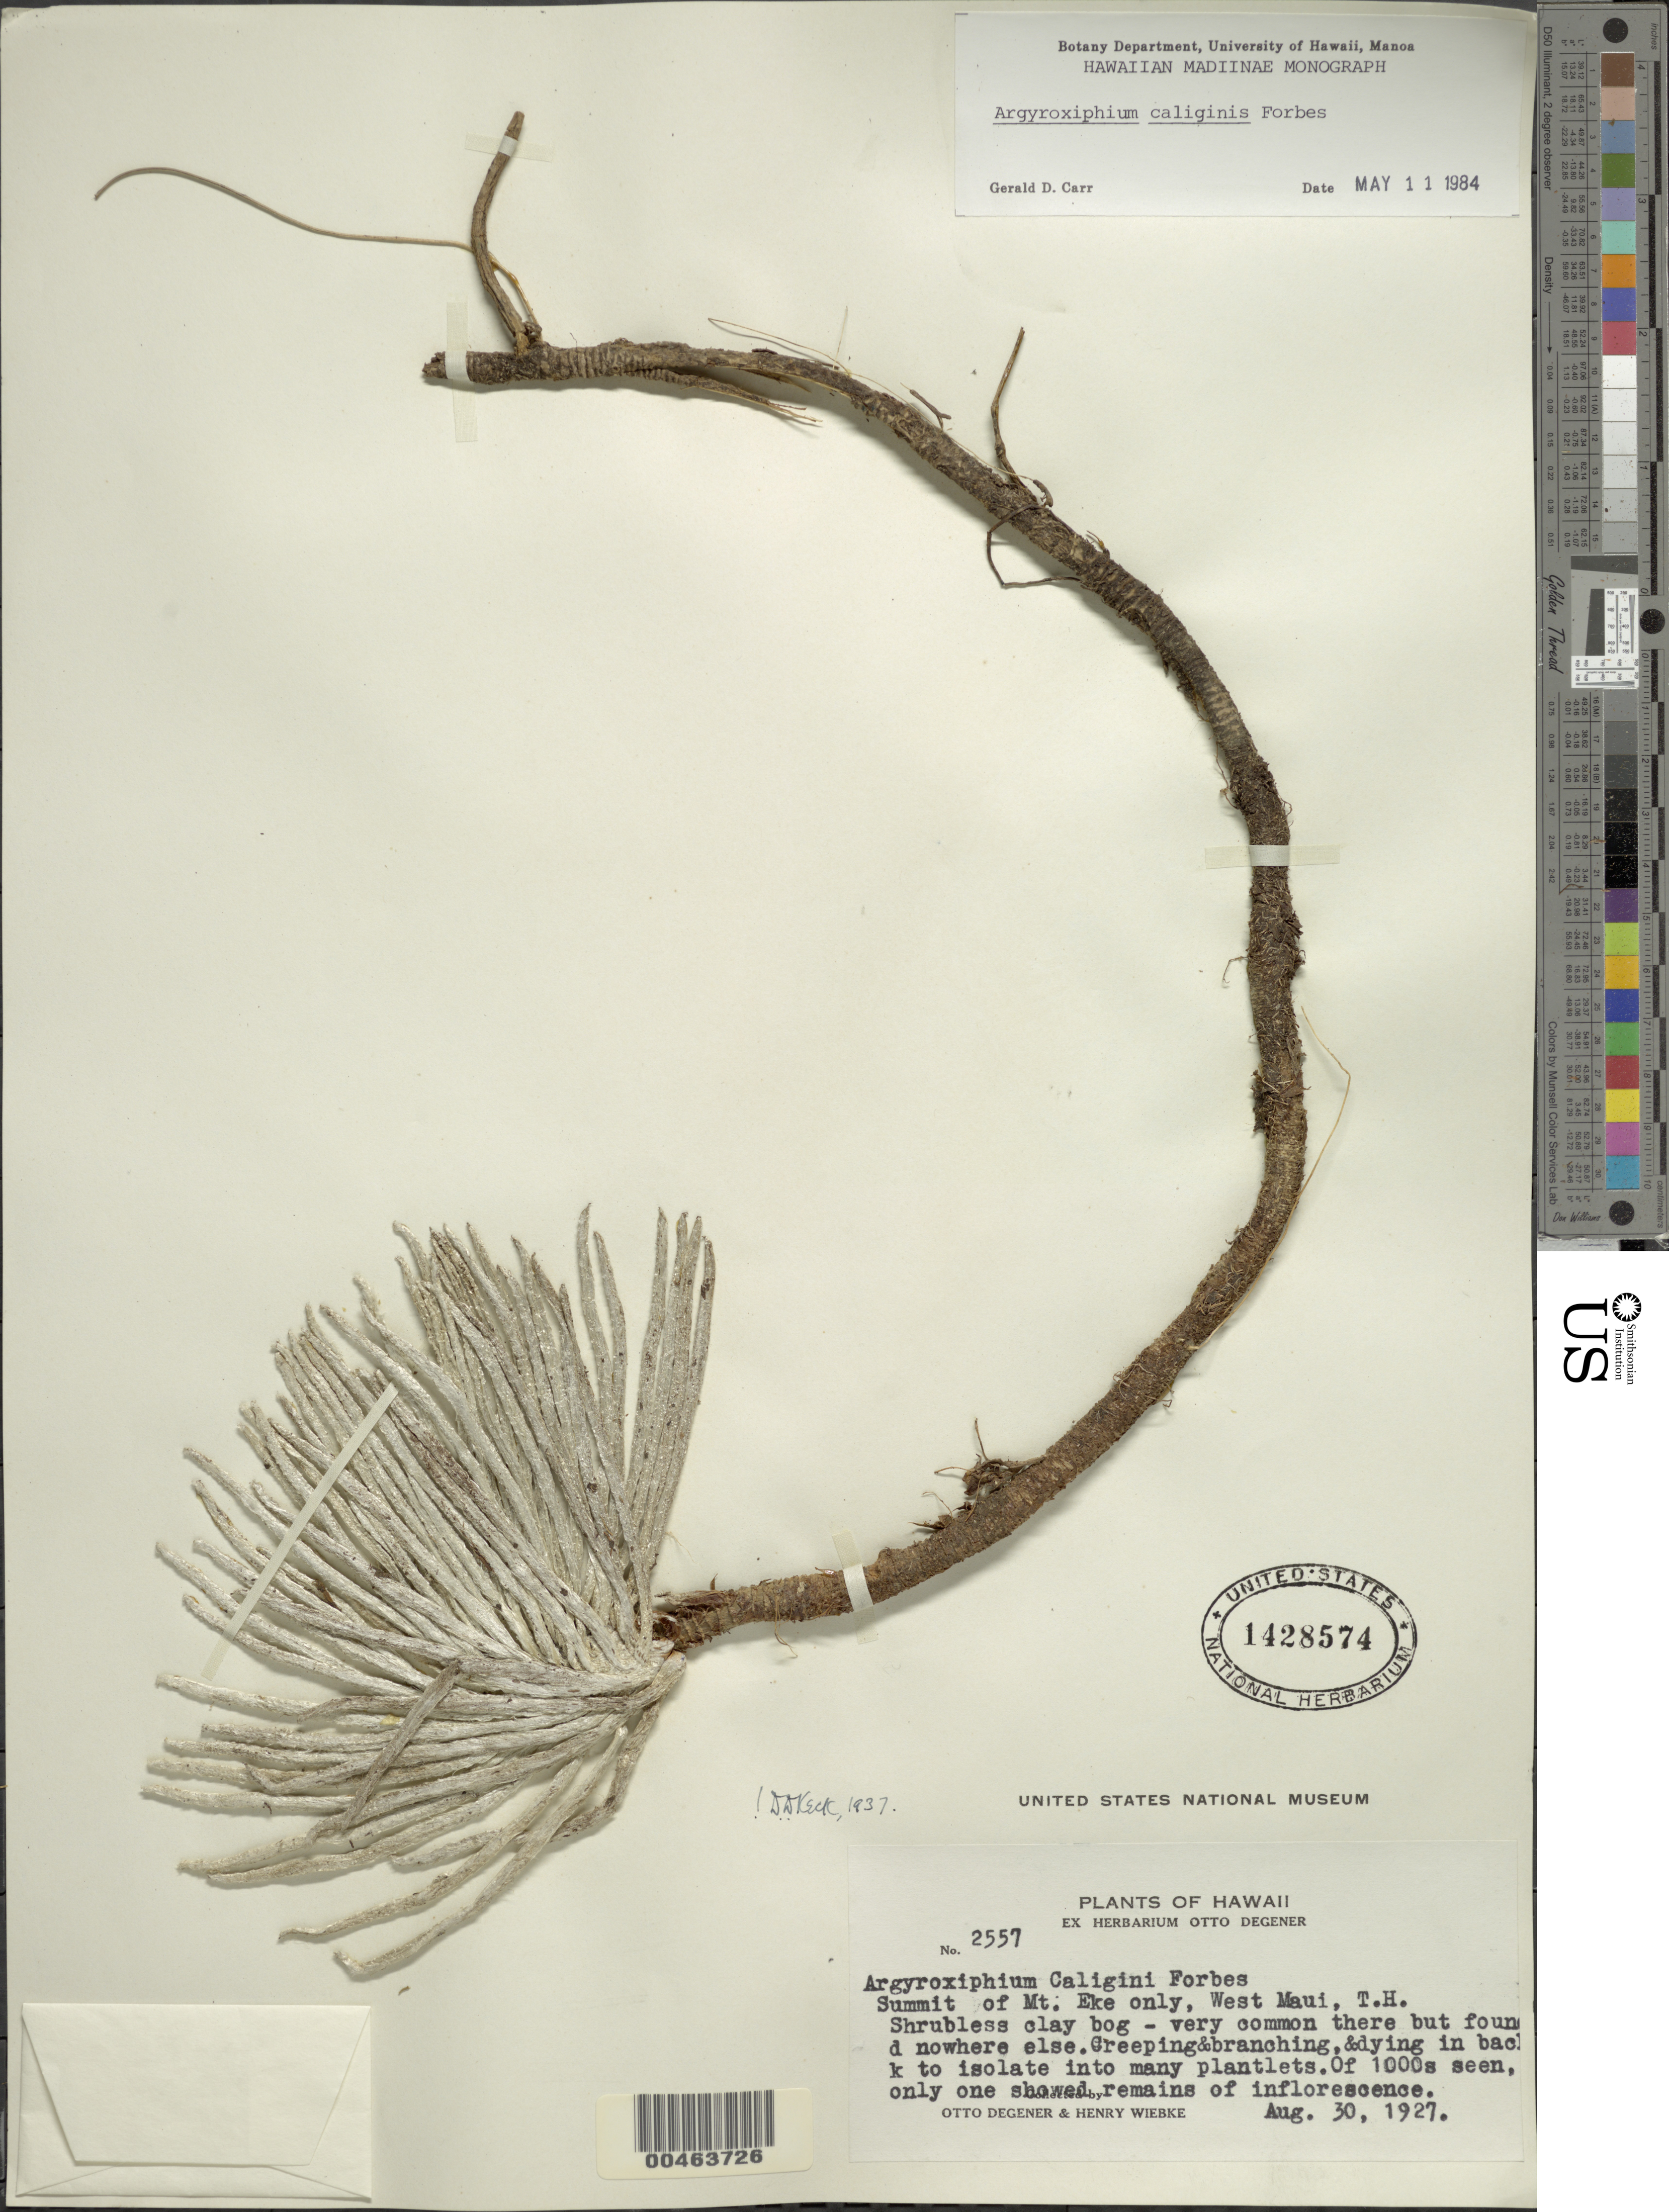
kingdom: Plantae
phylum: Tracheophyta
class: Magnoliopsida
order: Asterales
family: Asteraceae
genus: Argyroxiphium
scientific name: Argyroxiphium caliginis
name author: C.N. Forbes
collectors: O. Degener & H. Wiebke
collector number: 2557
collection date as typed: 30 Aug 1927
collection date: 1927-08-30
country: United States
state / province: Hawaii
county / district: Maui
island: Maui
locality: Summit of Mount Eke only, W Maui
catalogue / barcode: US 1428574